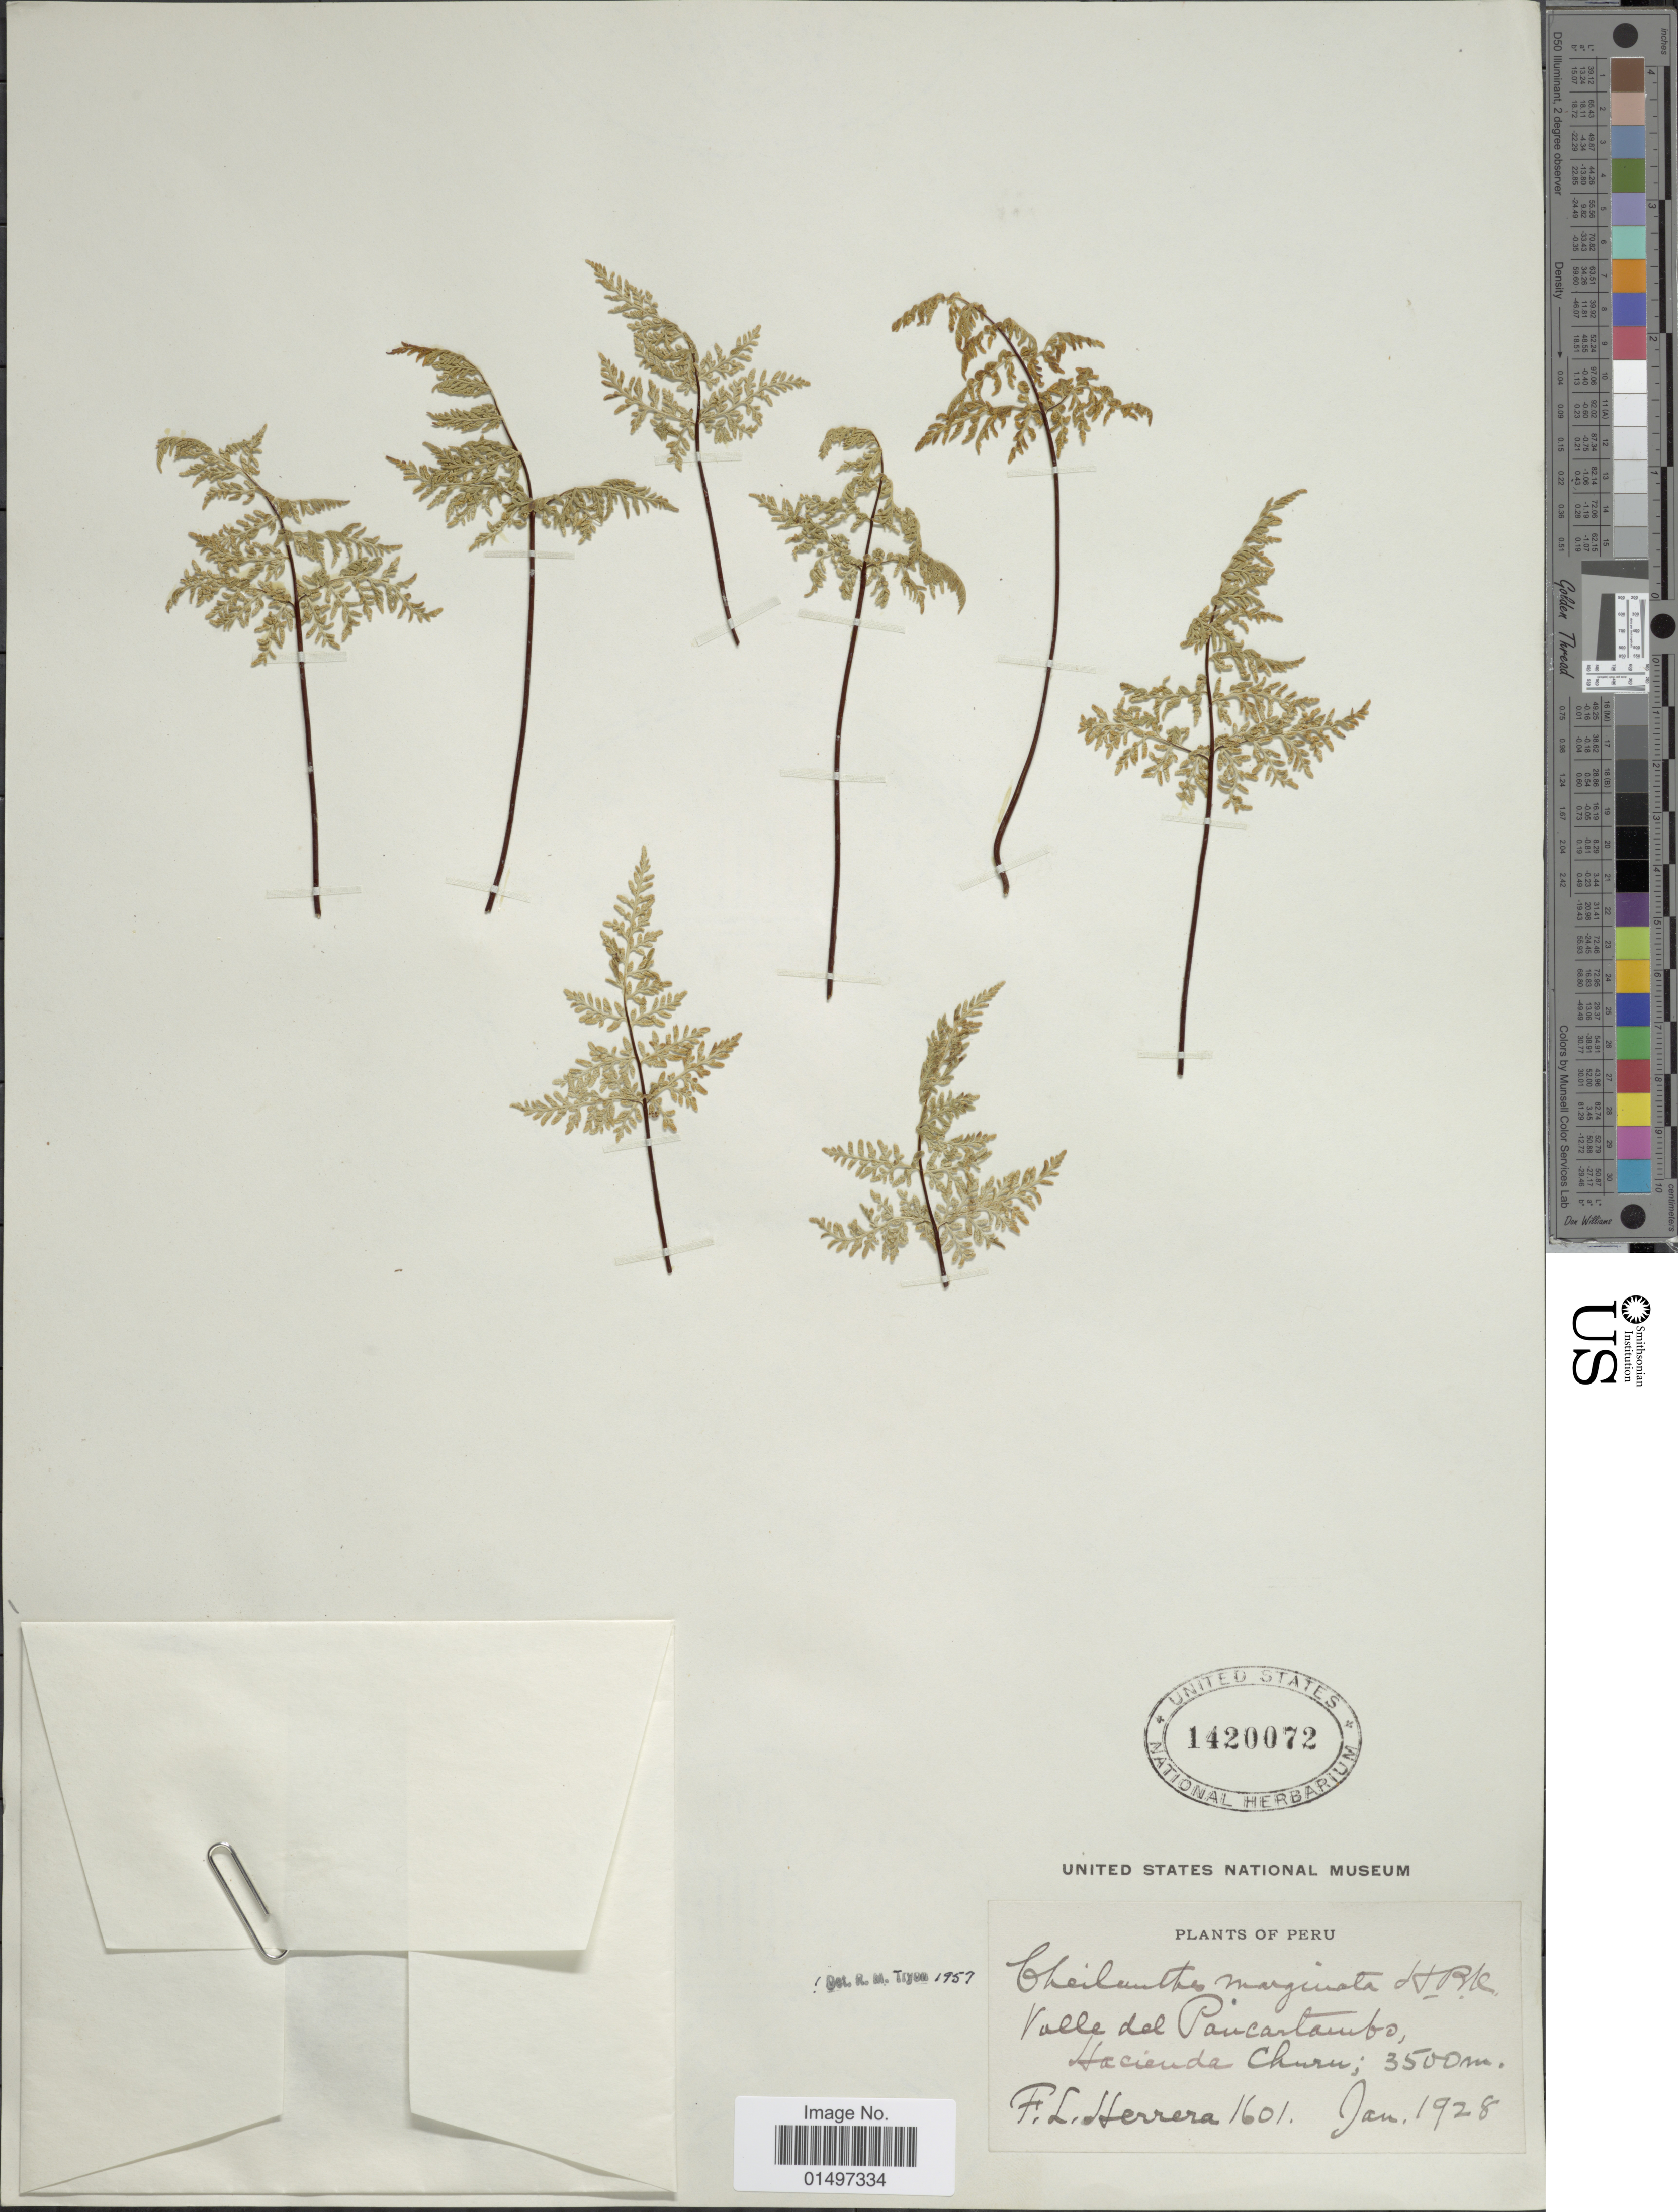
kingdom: Plantae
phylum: Tracheophyta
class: Polypodiopsida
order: Polypodiales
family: Pteridaceae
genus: Gaga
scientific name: Gaga marginata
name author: (Kunth) Fay W. Li & Windham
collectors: F. L. Herrera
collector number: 1601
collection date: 1928-01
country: Peru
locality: Valle del Paucartambo, Hacienda Churu.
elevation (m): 3500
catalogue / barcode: US 1420072